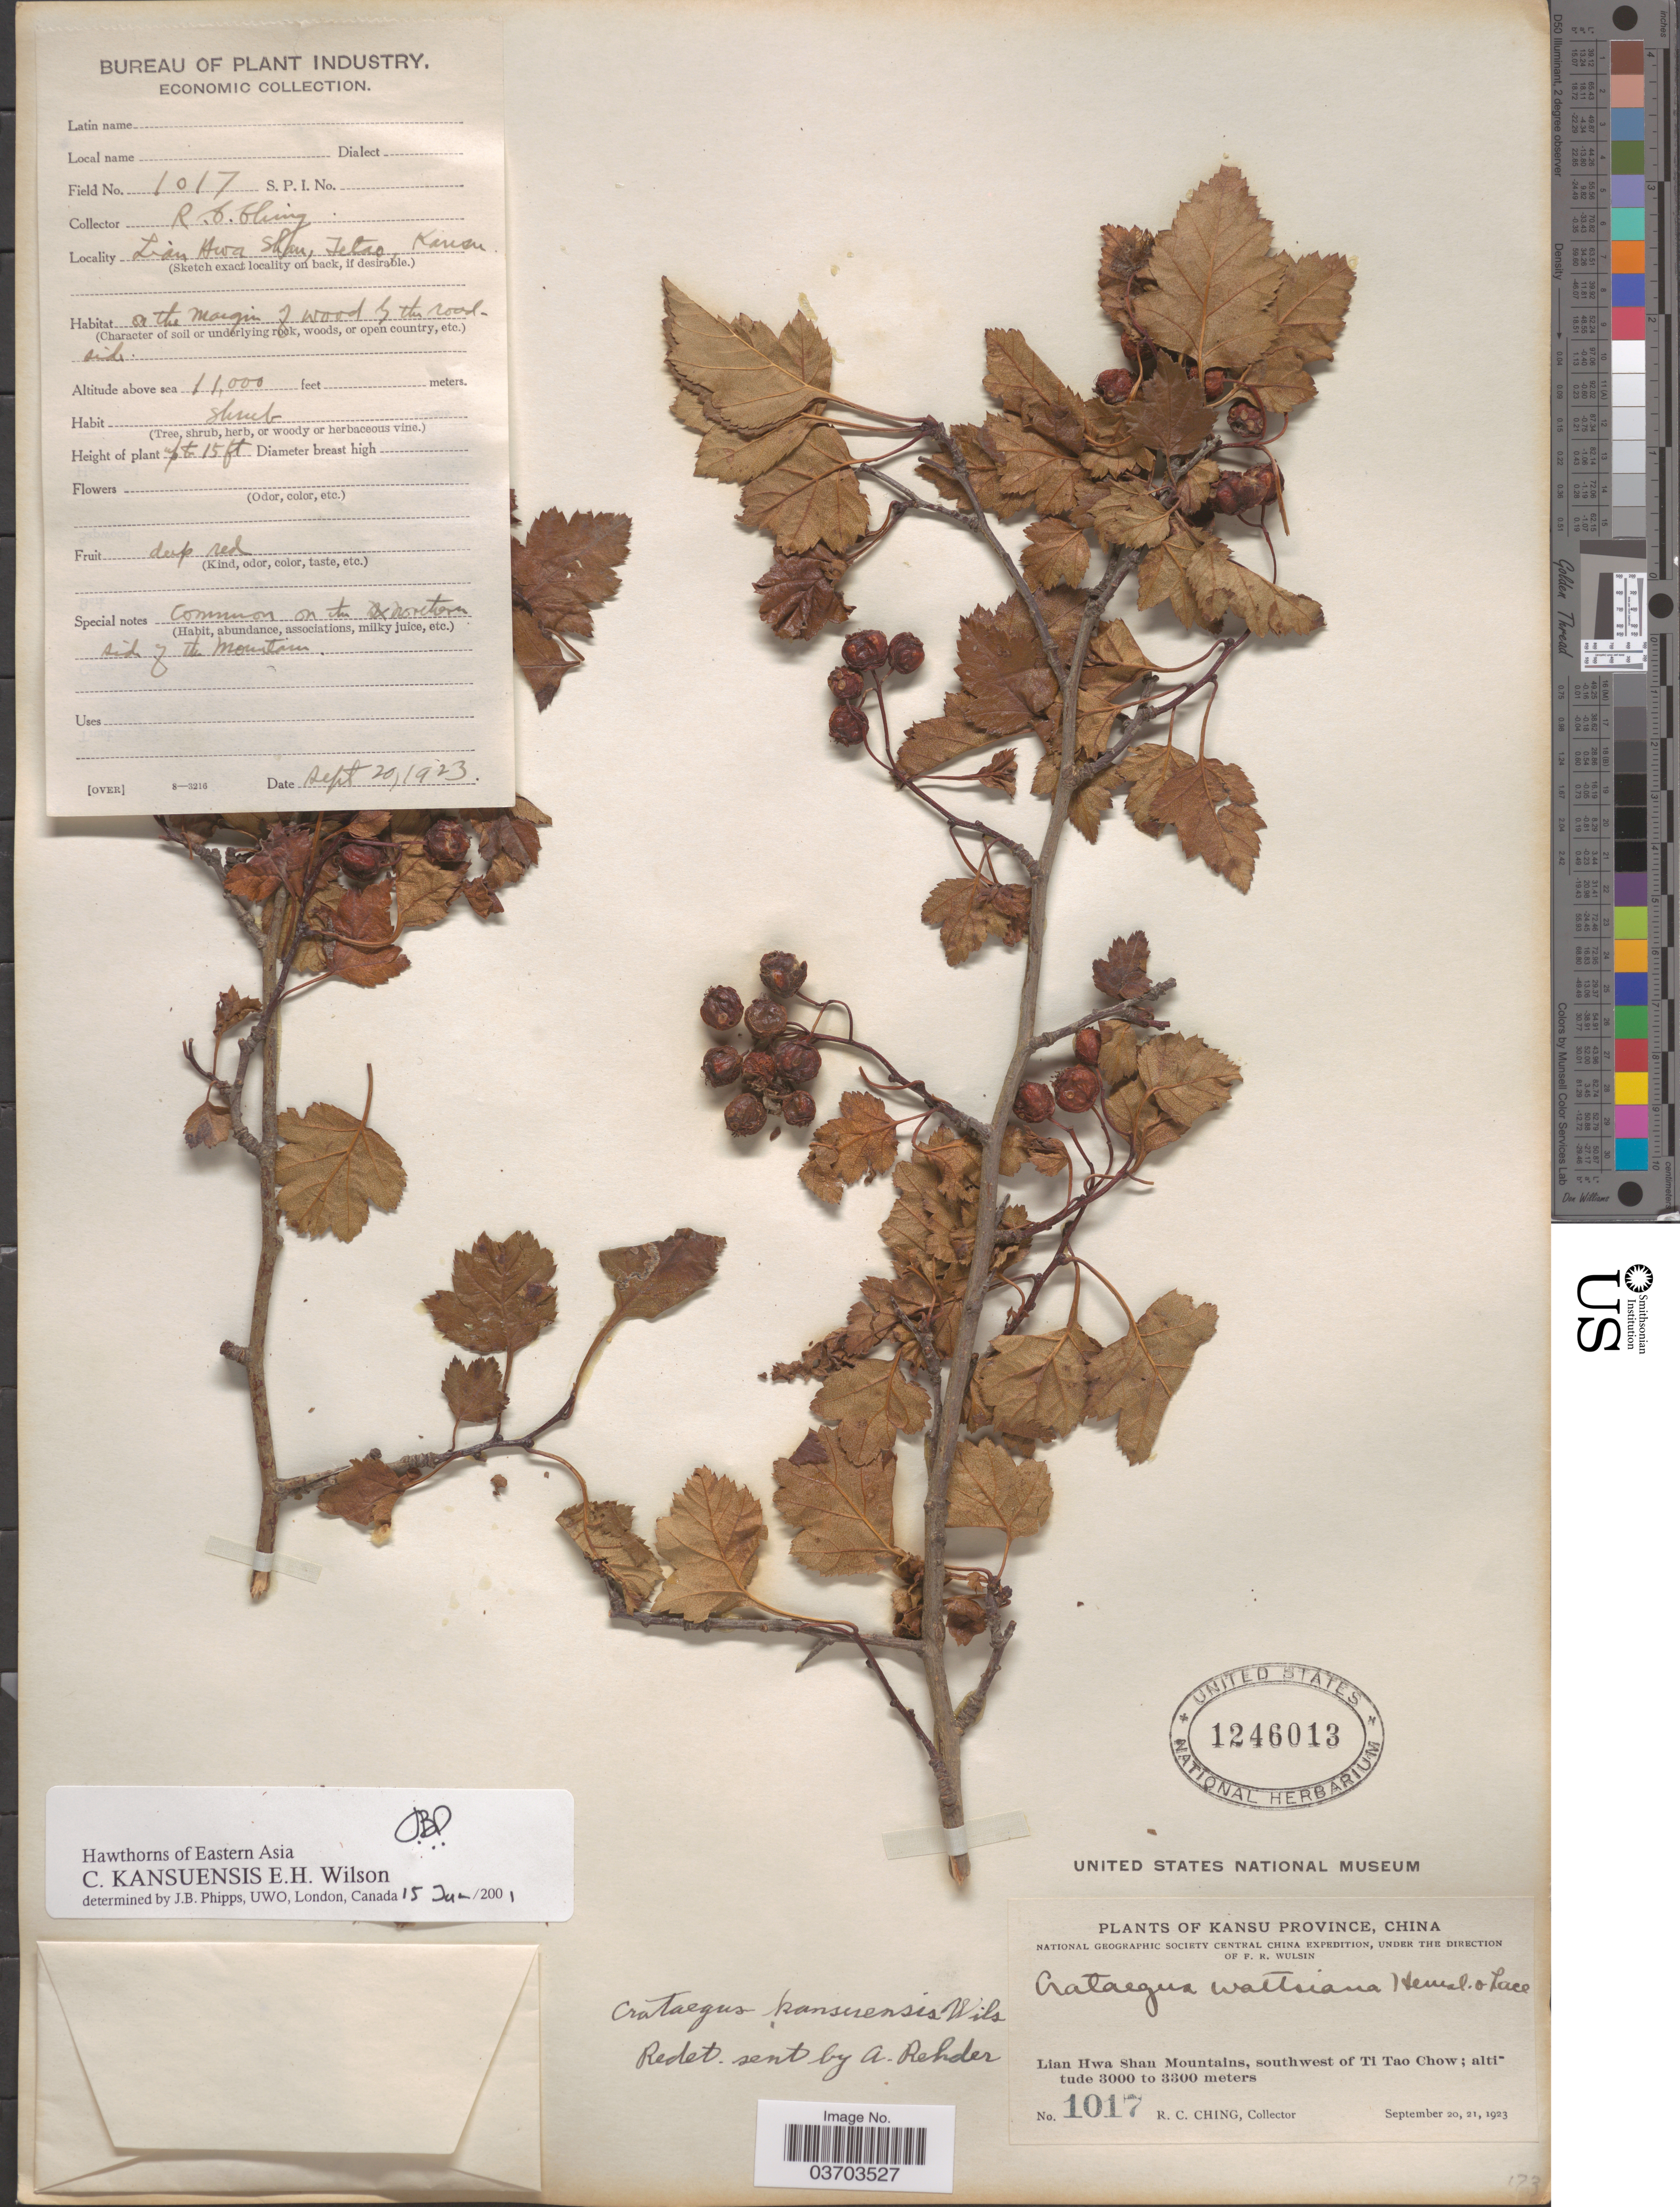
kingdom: Plantae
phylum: Tracheophyta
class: Magnoliopsida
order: Rosales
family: Rosaceae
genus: Crataegus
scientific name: Crataegus kansuensis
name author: E.H. Wilson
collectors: R. C. Ching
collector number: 1017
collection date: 1923-09-20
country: China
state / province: Gansu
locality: Kansu Province. Lian Hwa Shan Mountains, southwest of Ti Tao Chow. Tetao. On the margin of wood by the roadside.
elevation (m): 3353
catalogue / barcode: US 1246013